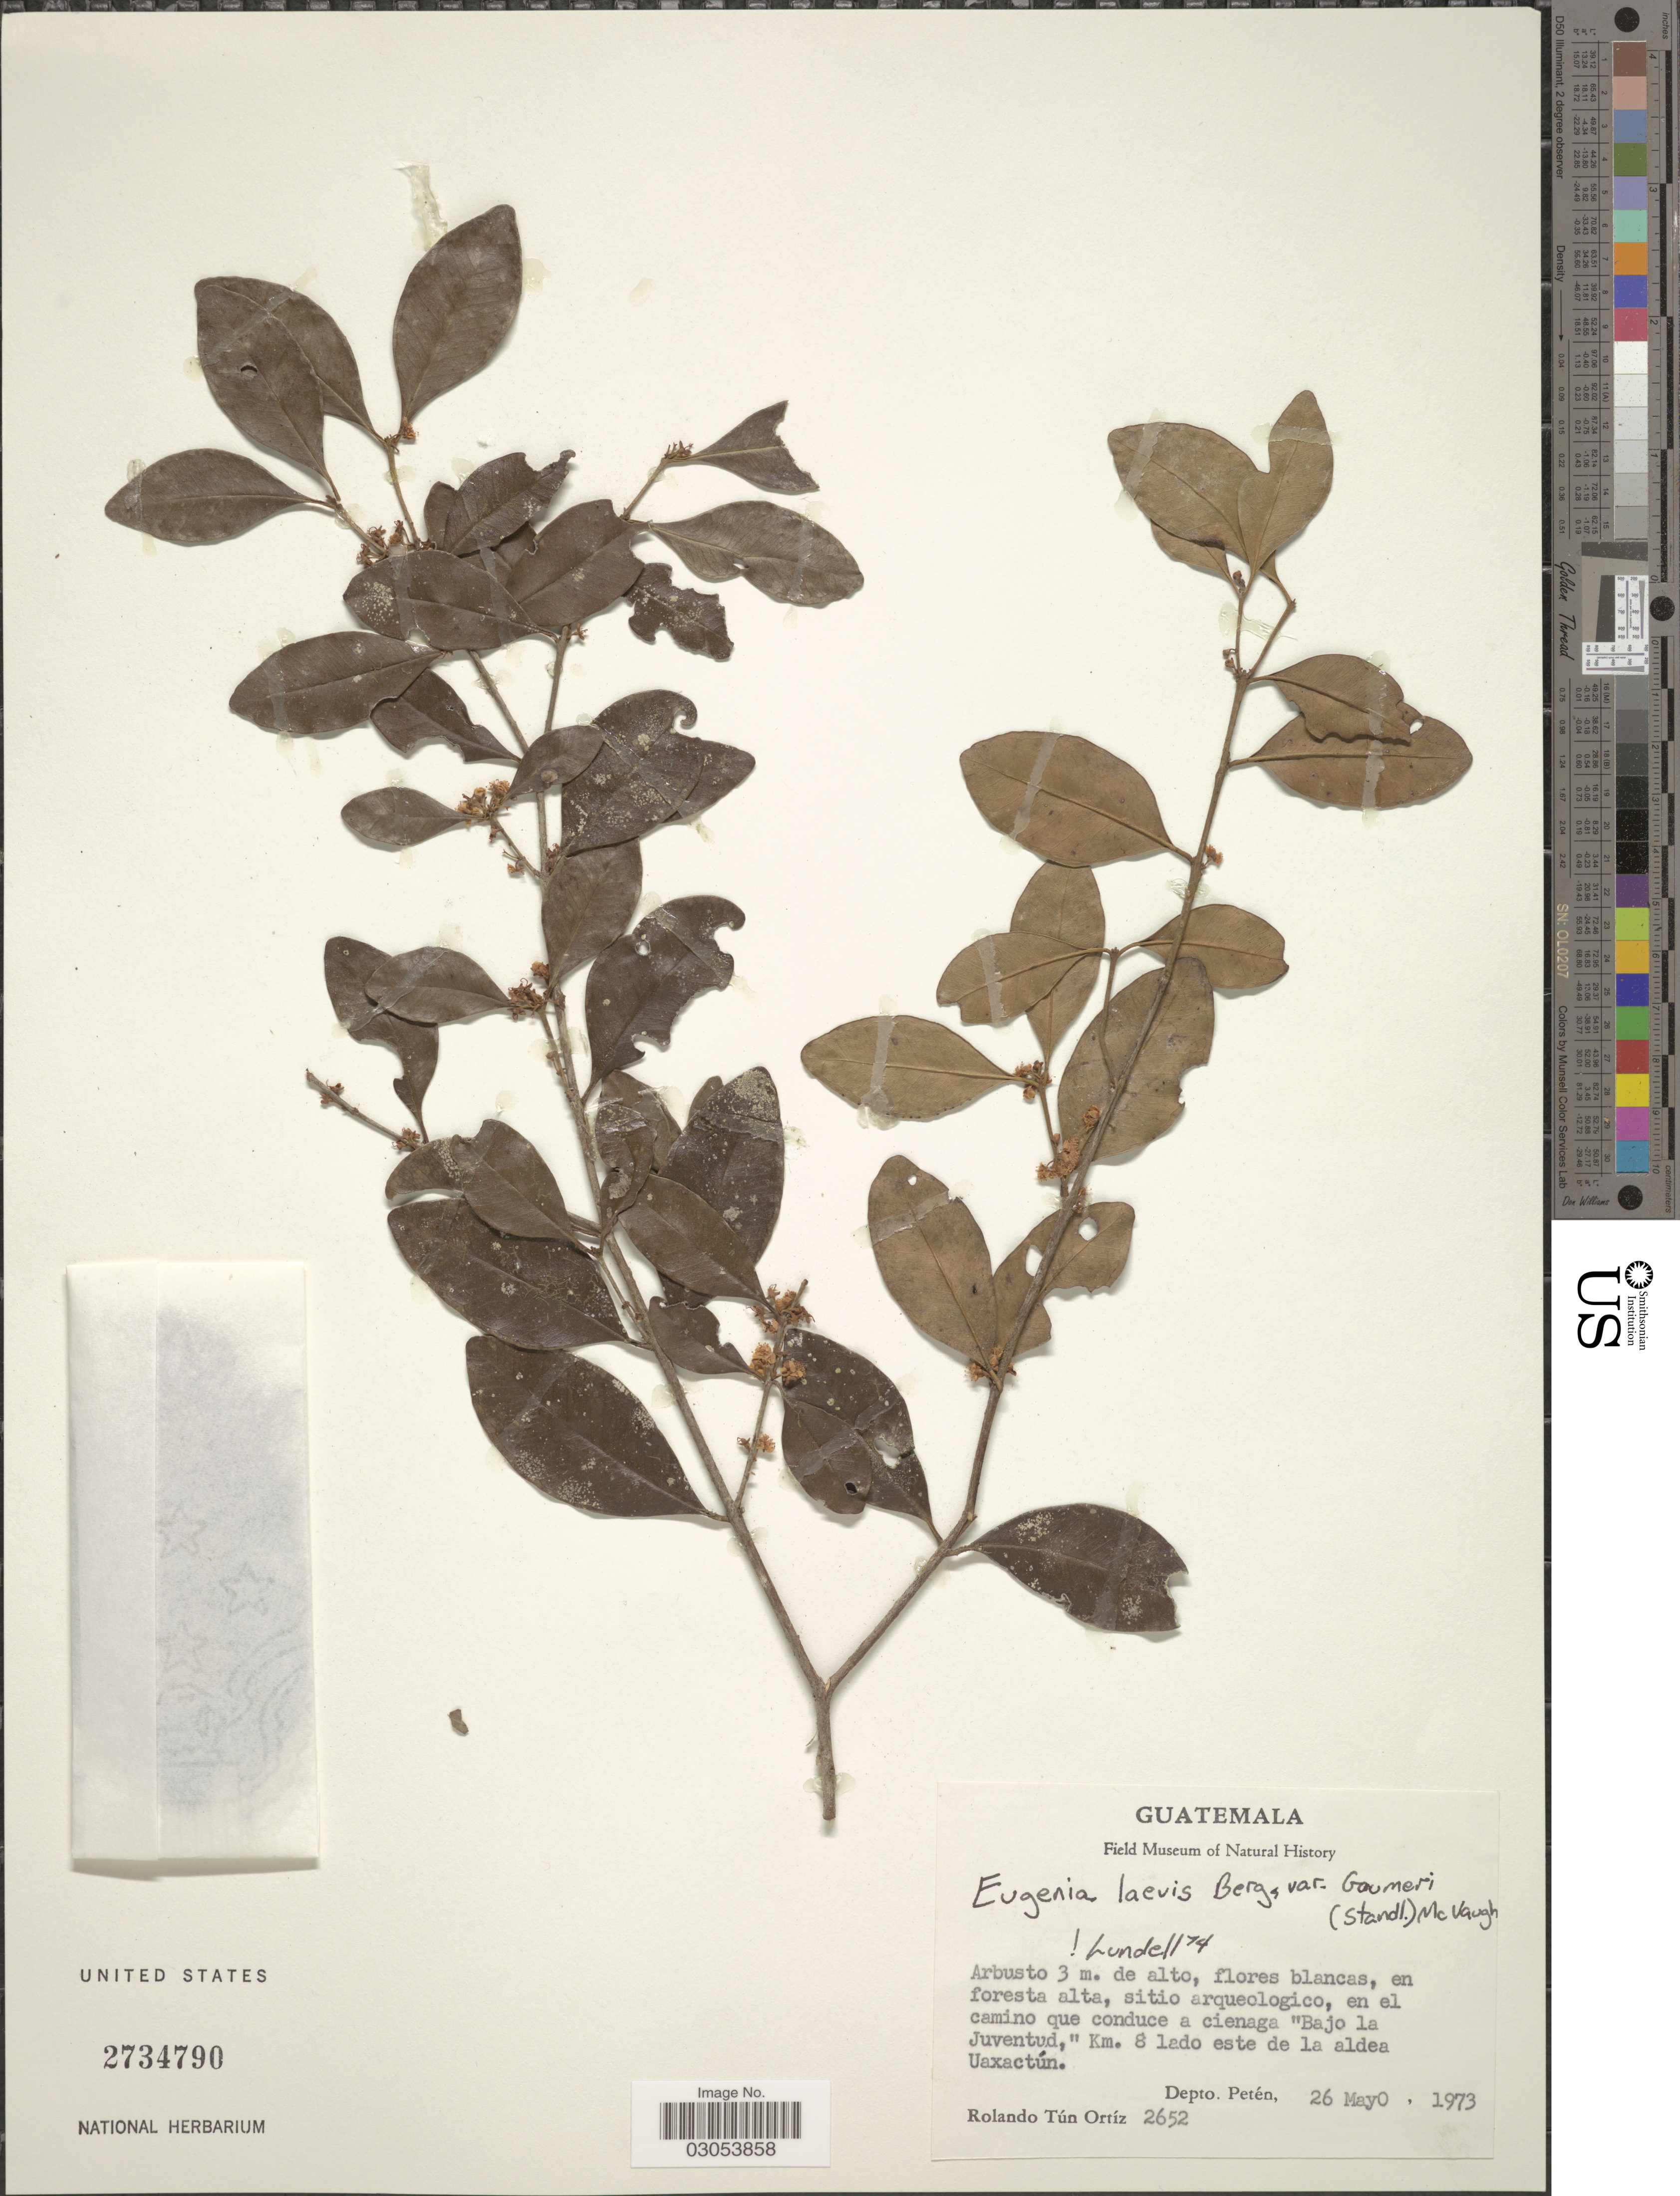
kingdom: Plantae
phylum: Tracheophyta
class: Magnoliopsida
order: Myrtales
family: Myrtaceae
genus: Eugenia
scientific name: Eugenia laevis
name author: O. Berg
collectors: R. Tún Ortíz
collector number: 2652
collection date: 1973-05-26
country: Guatemala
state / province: El Petén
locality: En el camino que conduce a cienaga "Bajo la Juventud," Km. 8 lado este de la aldea Uaxactún, Depto. Petén.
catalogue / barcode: US 2734790